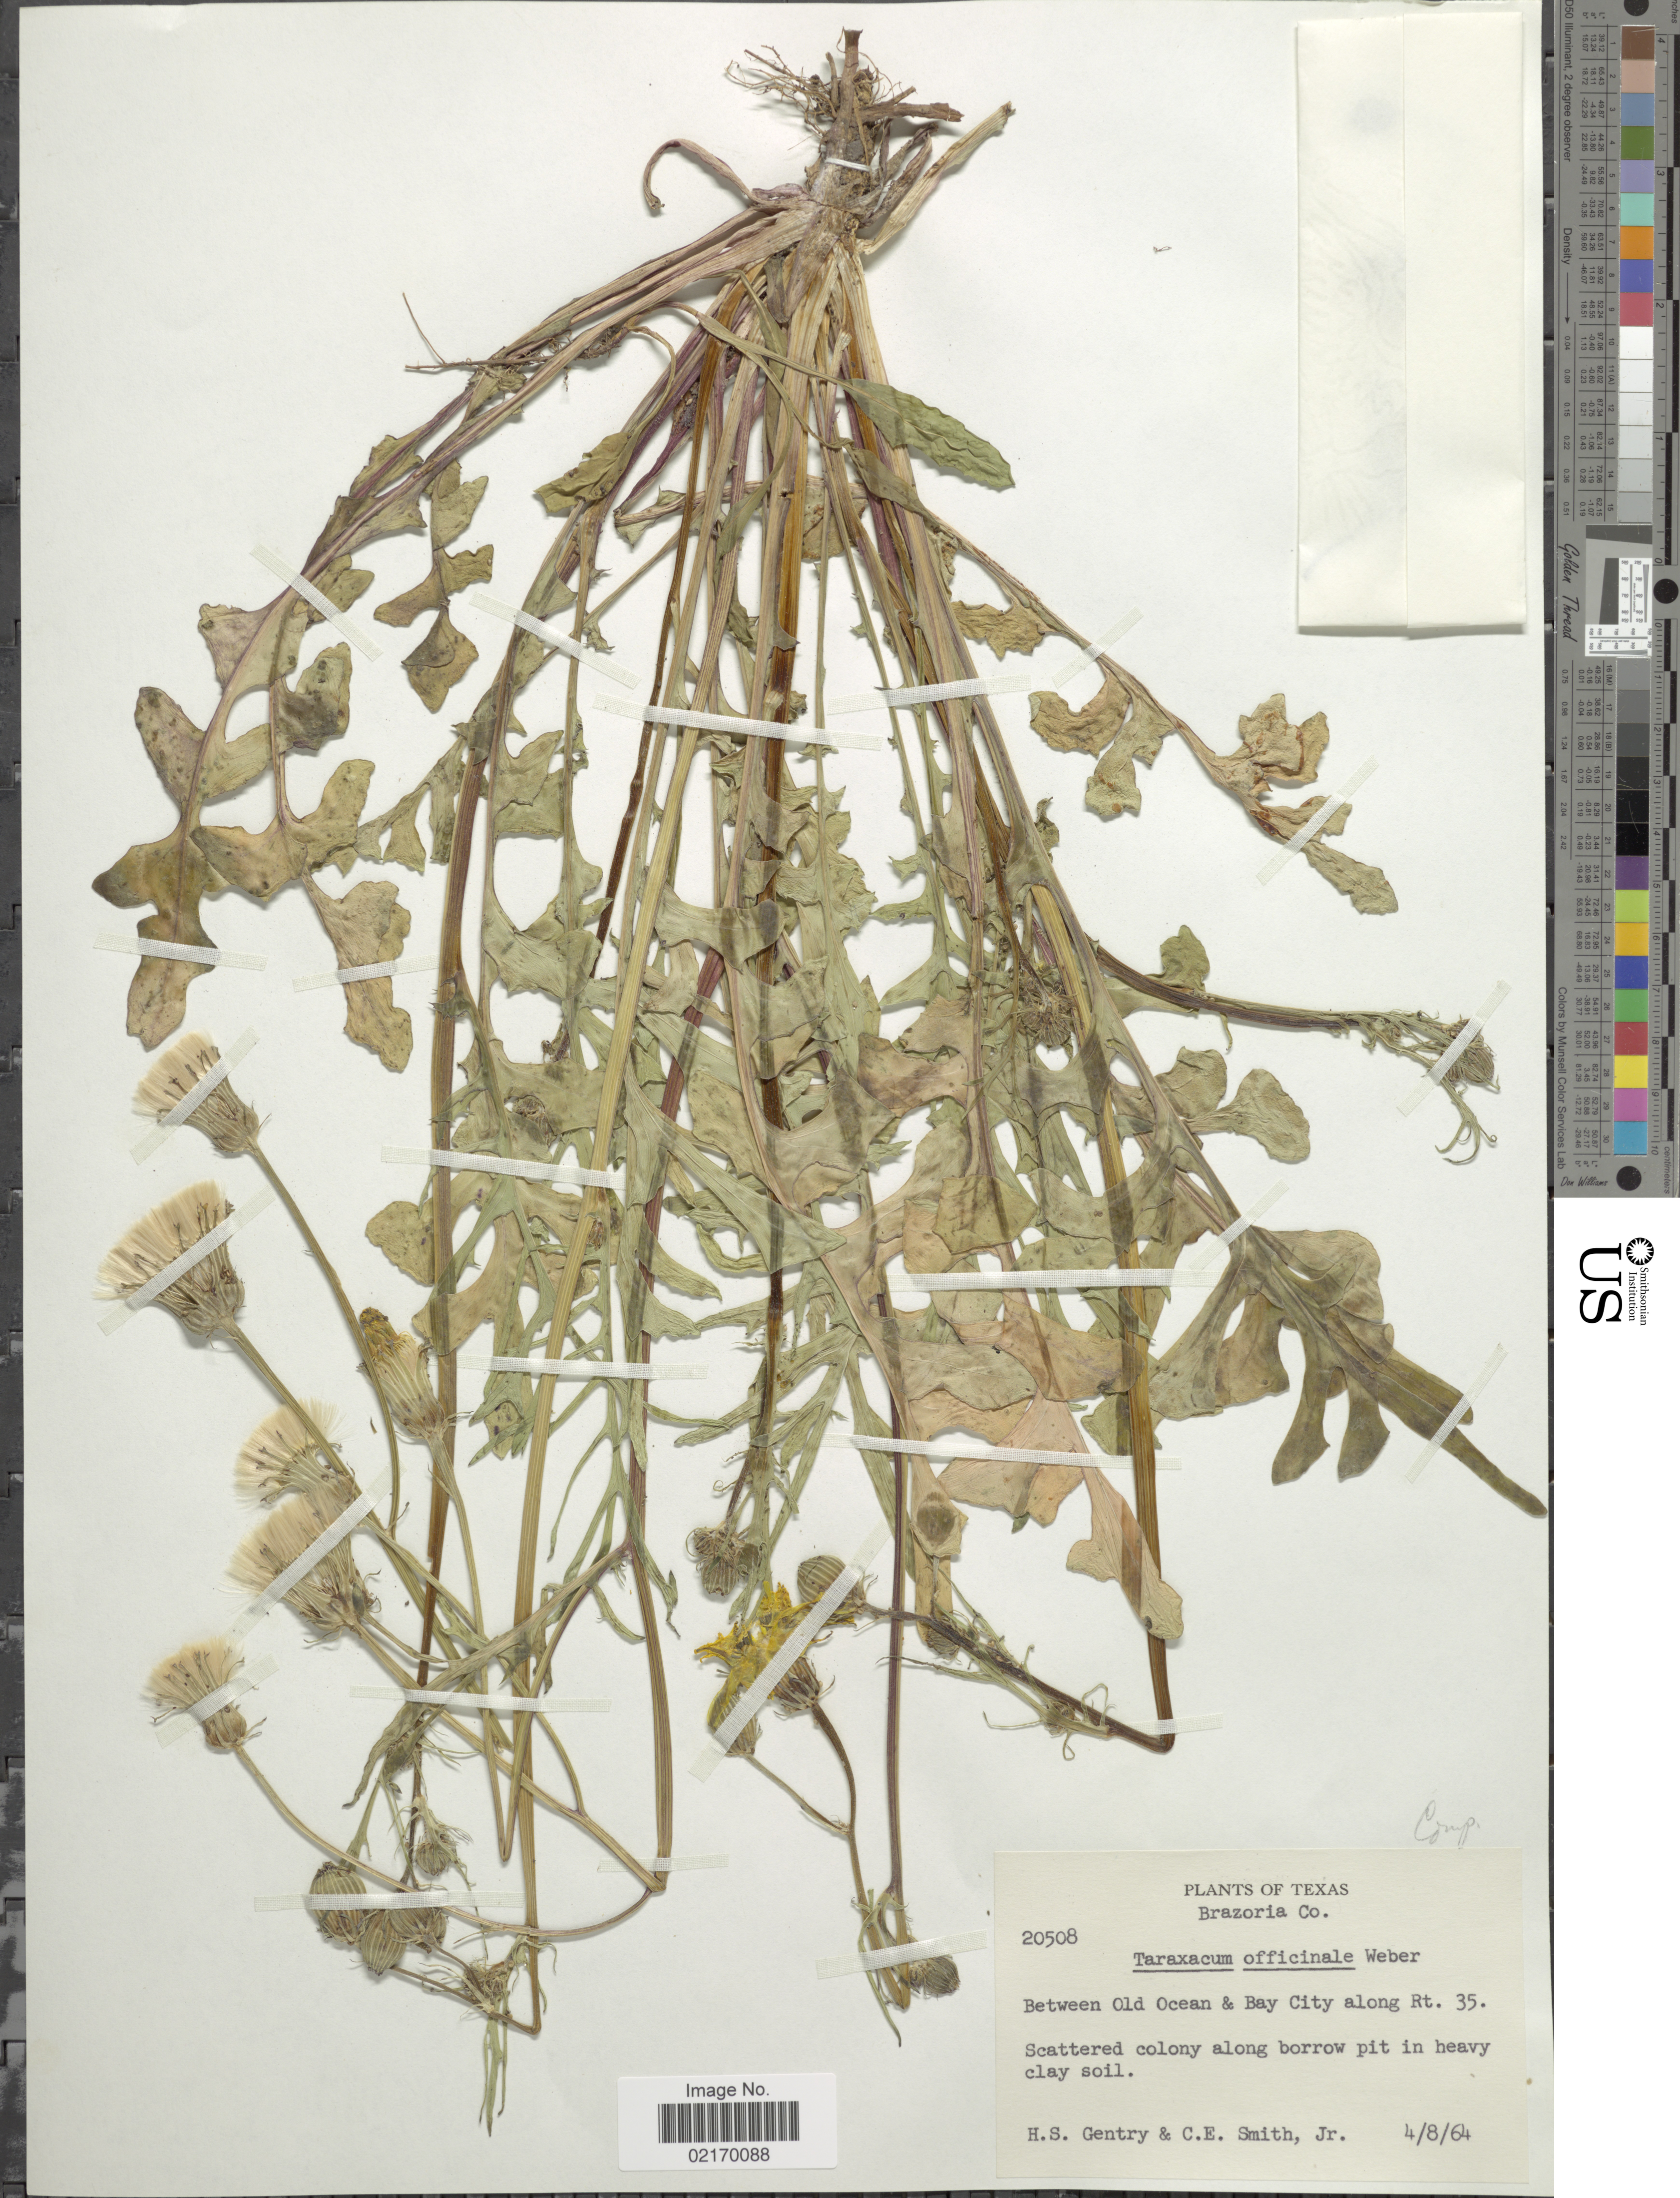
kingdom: Plantae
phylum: Tracheophyta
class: Magnoliopsida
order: Asterales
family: Asteraceae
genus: Taraxacum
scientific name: Taraxacum officinale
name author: G.H. Weber ex F.H. Wigg.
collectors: H. S. Gentry & C. E. Smith Jr.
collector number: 20508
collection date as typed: Transcribed d/m/y: 8/4/64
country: United States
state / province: Texas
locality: Brazoria Co., between Old Ocean & Bay City along Rt. 35, scattered colony along borrow pit in heavy clay soil